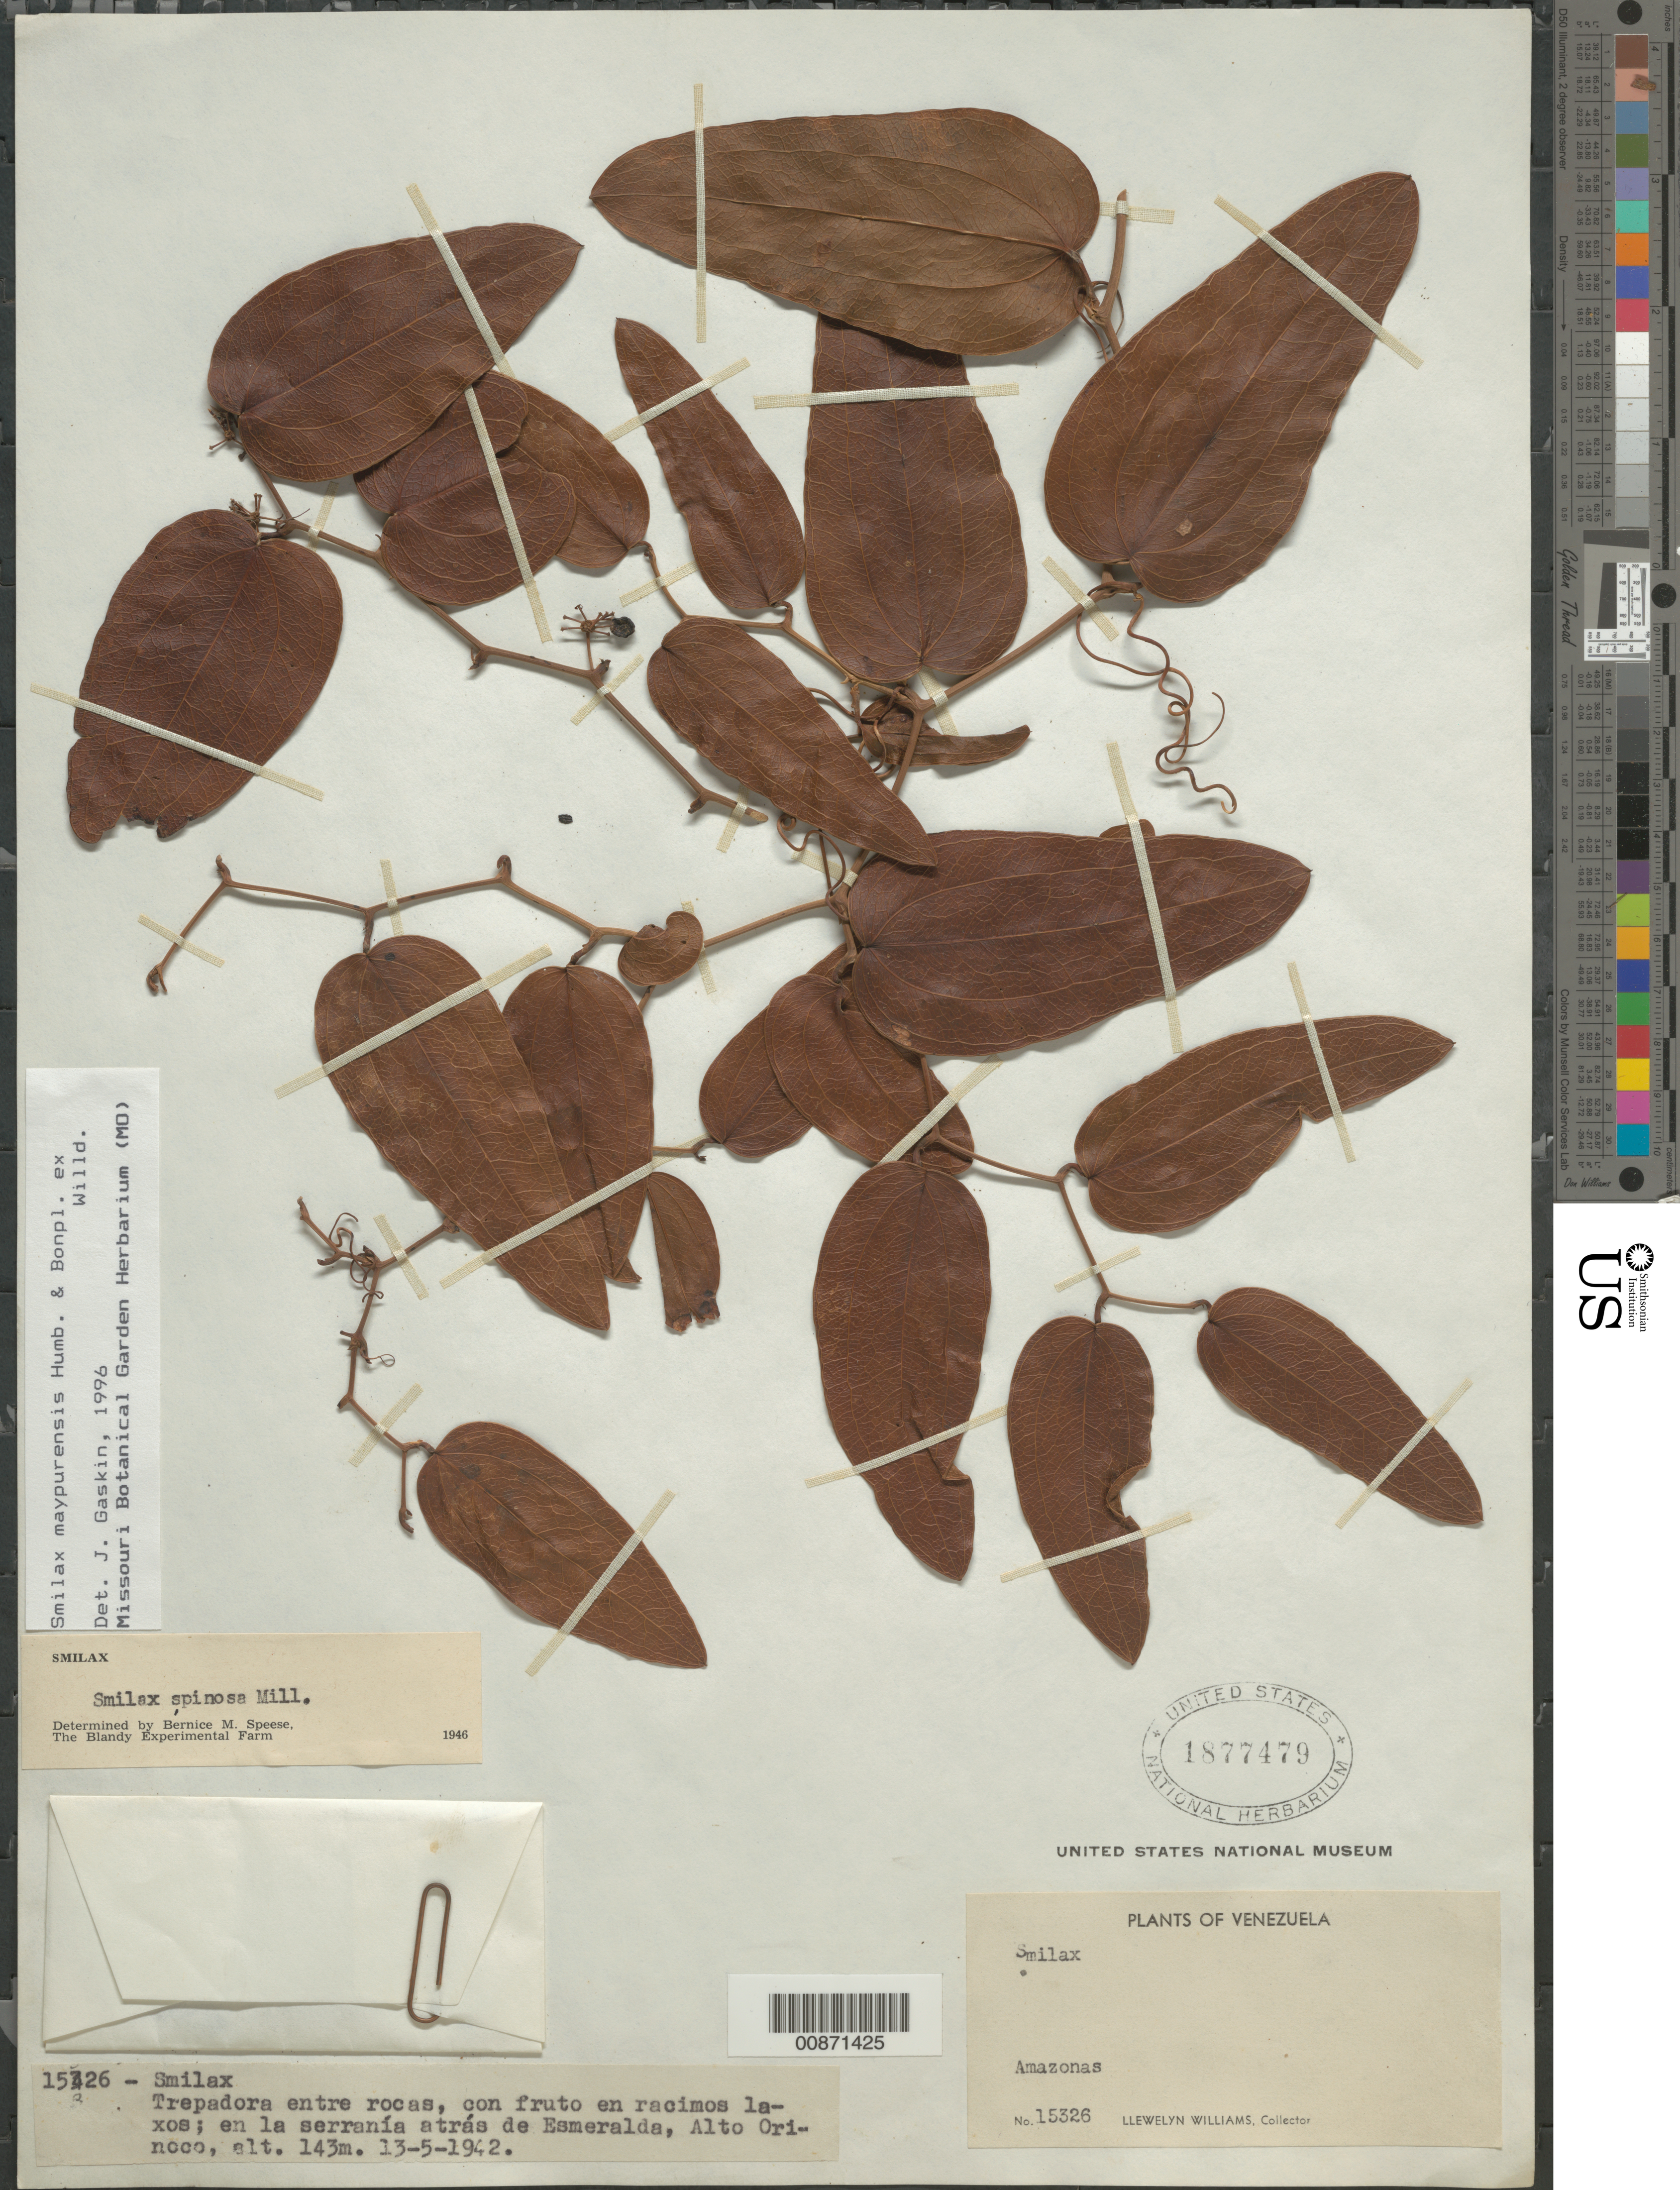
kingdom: Plantae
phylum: Tracheophyta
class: Liliopsida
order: Liliales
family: Smilacaceae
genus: Smilax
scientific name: Smilax maypurensis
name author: Humb. & Bonpl. ex Willd.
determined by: Gaskin, J. F.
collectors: Ll. Williams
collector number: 15326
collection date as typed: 13-May-42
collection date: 1942-05-13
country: Venezuela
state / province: Amazonas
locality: Esmeralda, Alto Orinoco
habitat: Entre rocas, serrania atrás de Esmeralda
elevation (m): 143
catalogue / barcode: US 1877479